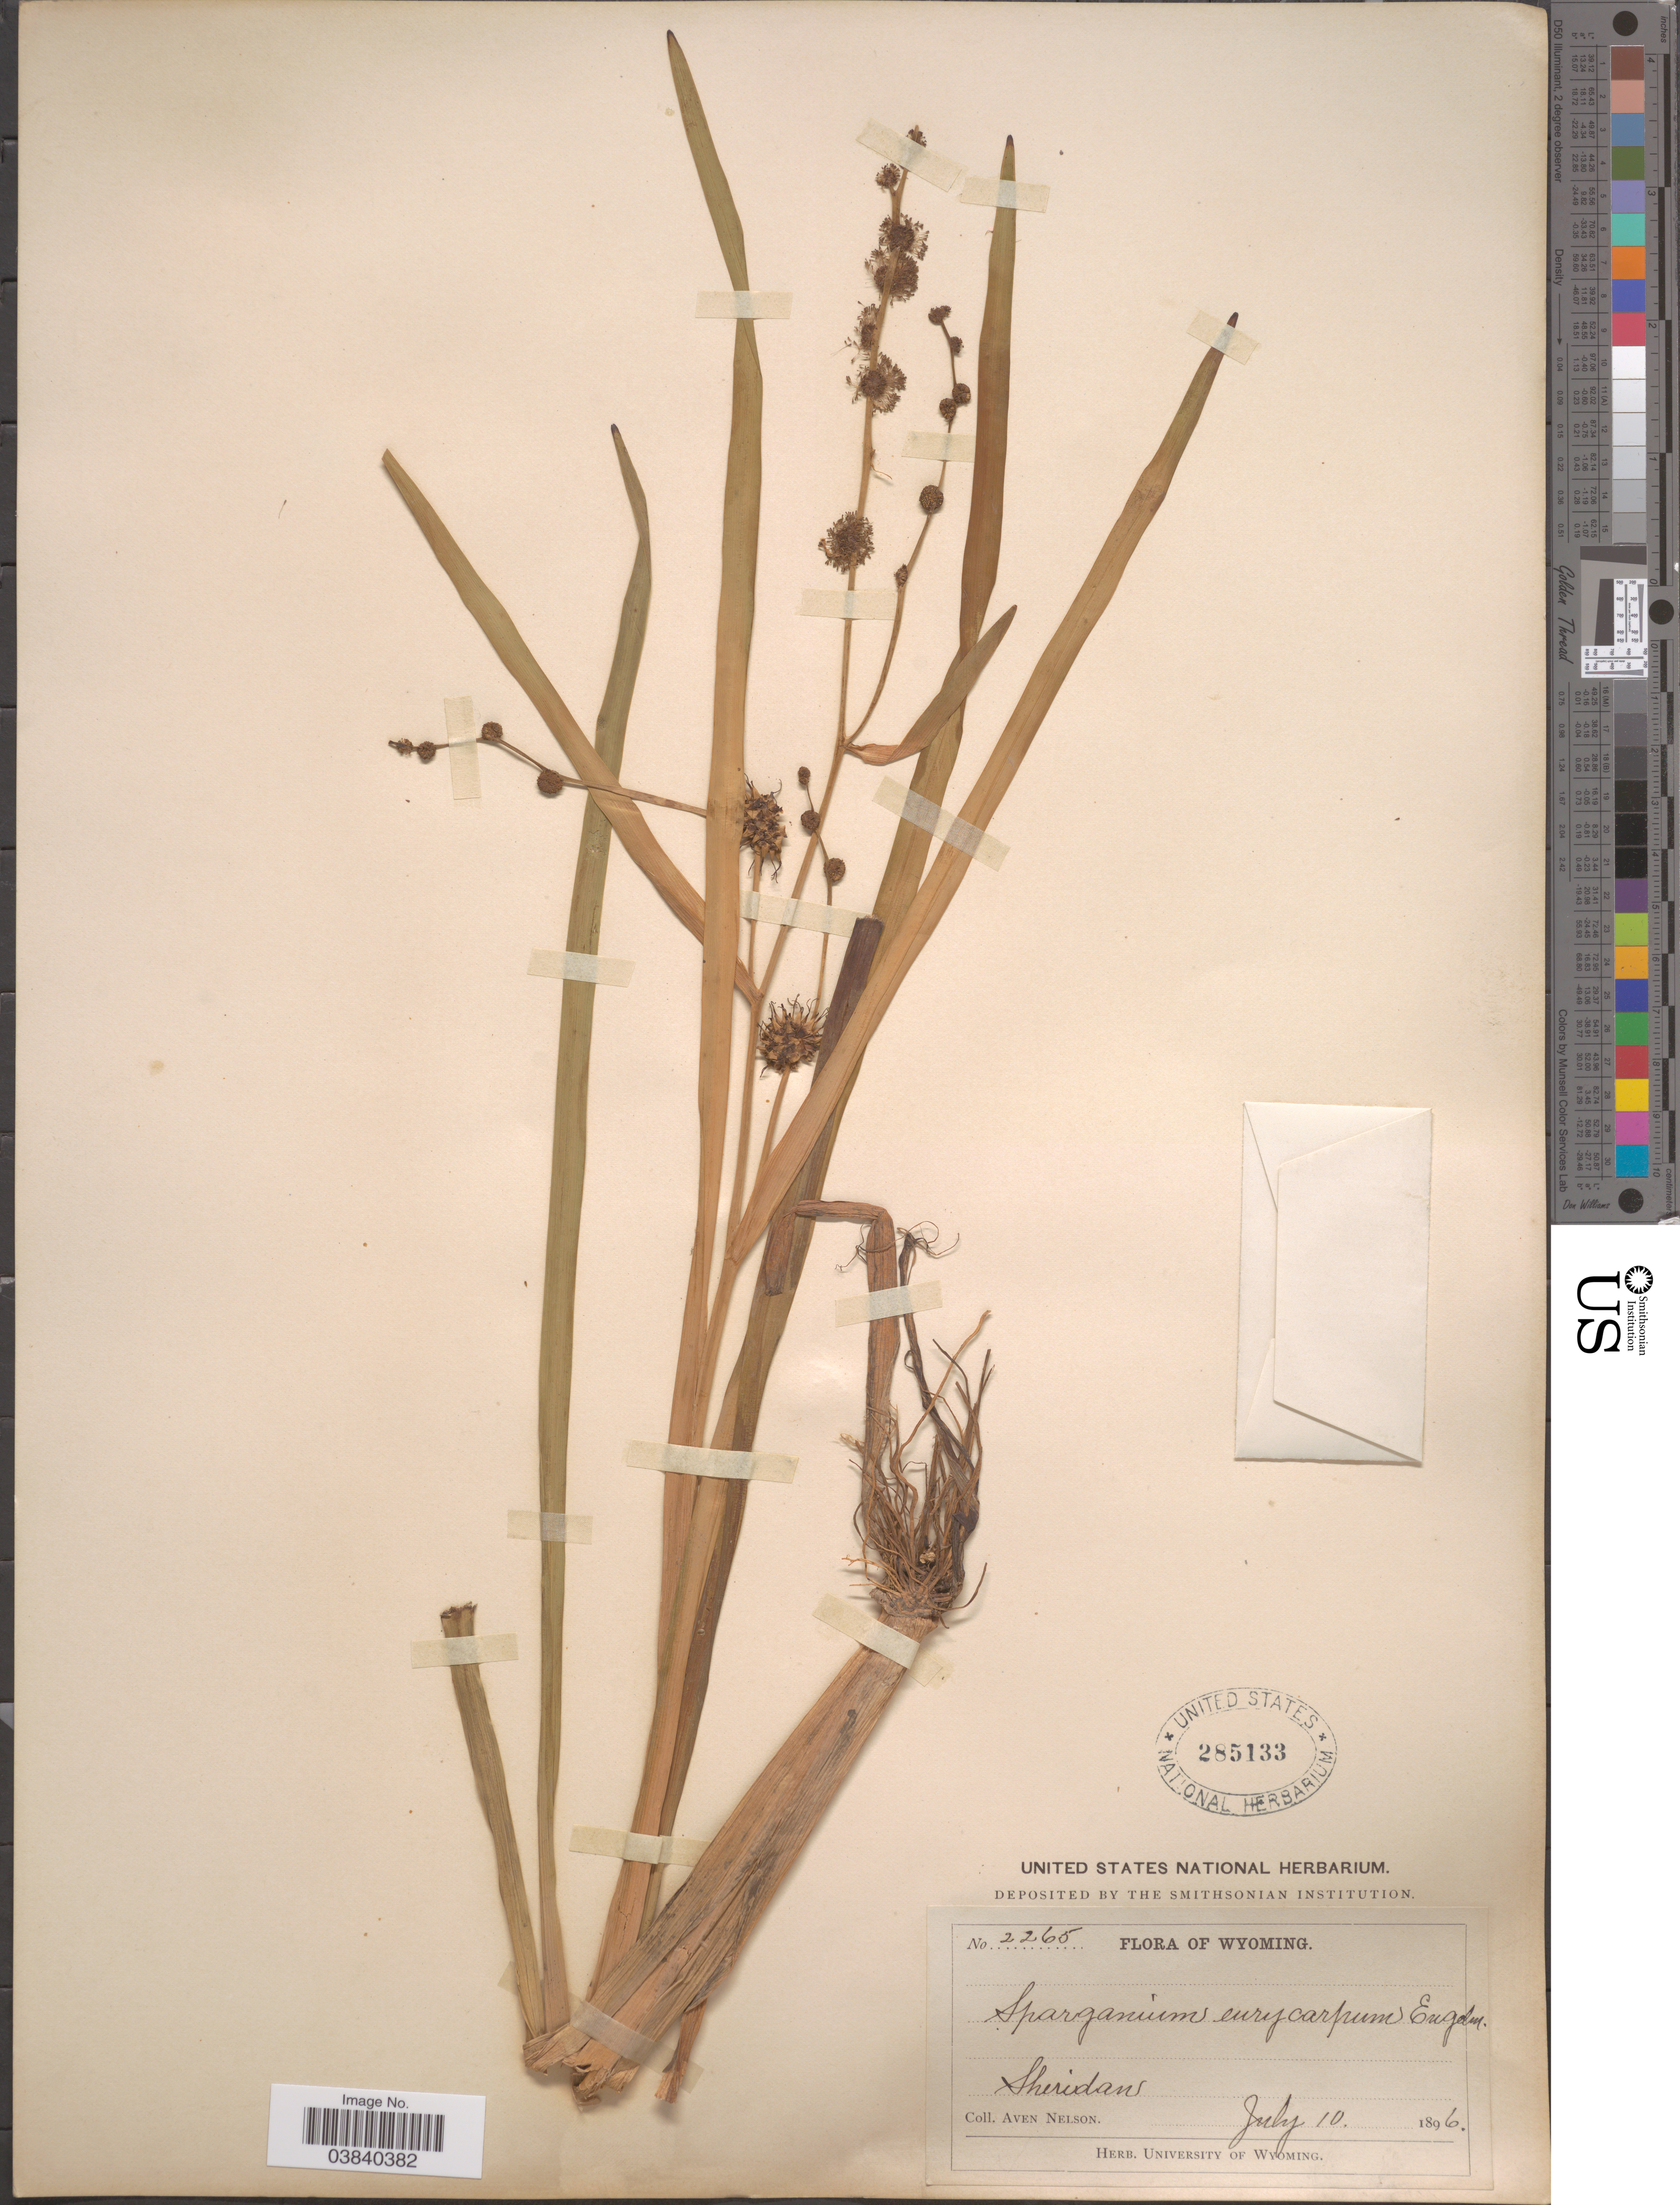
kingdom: Plantae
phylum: Tracheophyta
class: Liliopsida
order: Poales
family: Typhaceae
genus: Sparganium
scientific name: Sparganium eurycarpum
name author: Engelm.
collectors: A. Nelson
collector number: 2265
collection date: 1896-07-10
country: United States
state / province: Wyoming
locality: Sheridans.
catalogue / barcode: US 285133